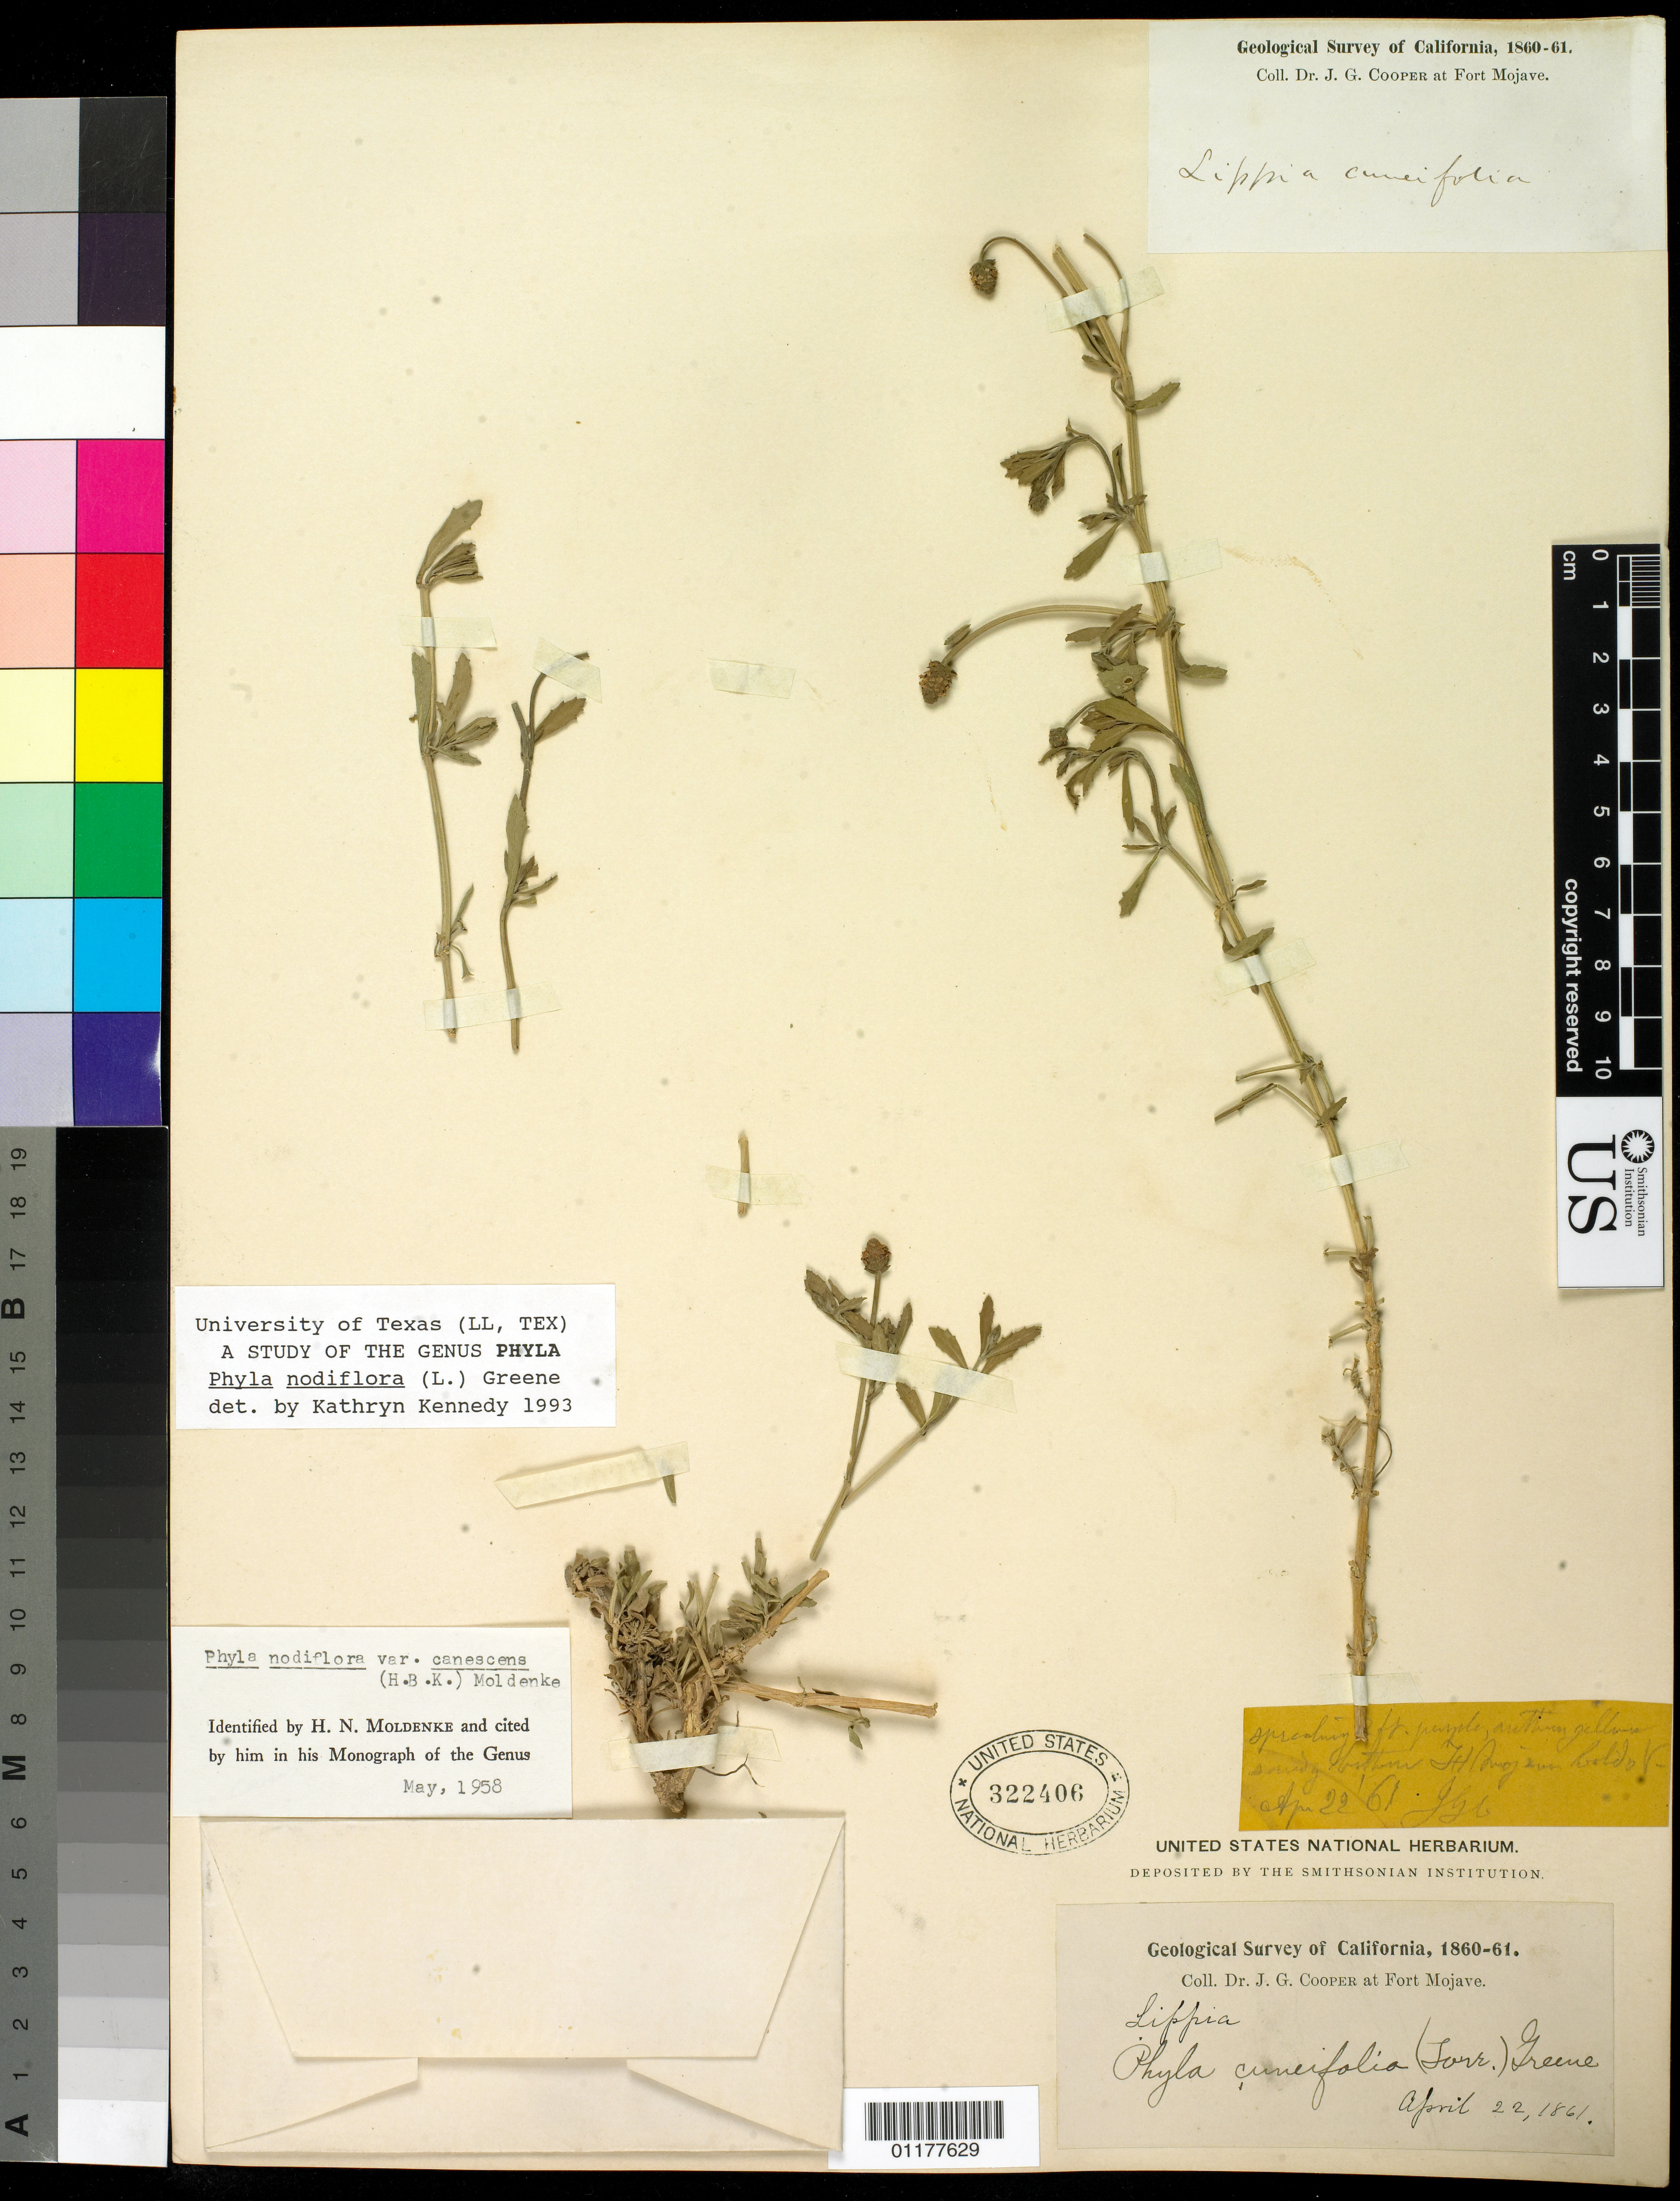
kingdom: Plantae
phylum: Tracheophyta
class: Magnoliopsida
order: Lamiales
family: Verbenaceae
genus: Phyla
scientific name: Phyla nodiflora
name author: (L.) Greene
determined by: Kennedy, K.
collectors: J. G. Cooper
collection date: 1861-04-22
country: United States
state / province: California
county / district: San Bernardino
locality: Fort Mojave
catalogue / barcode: US 322406